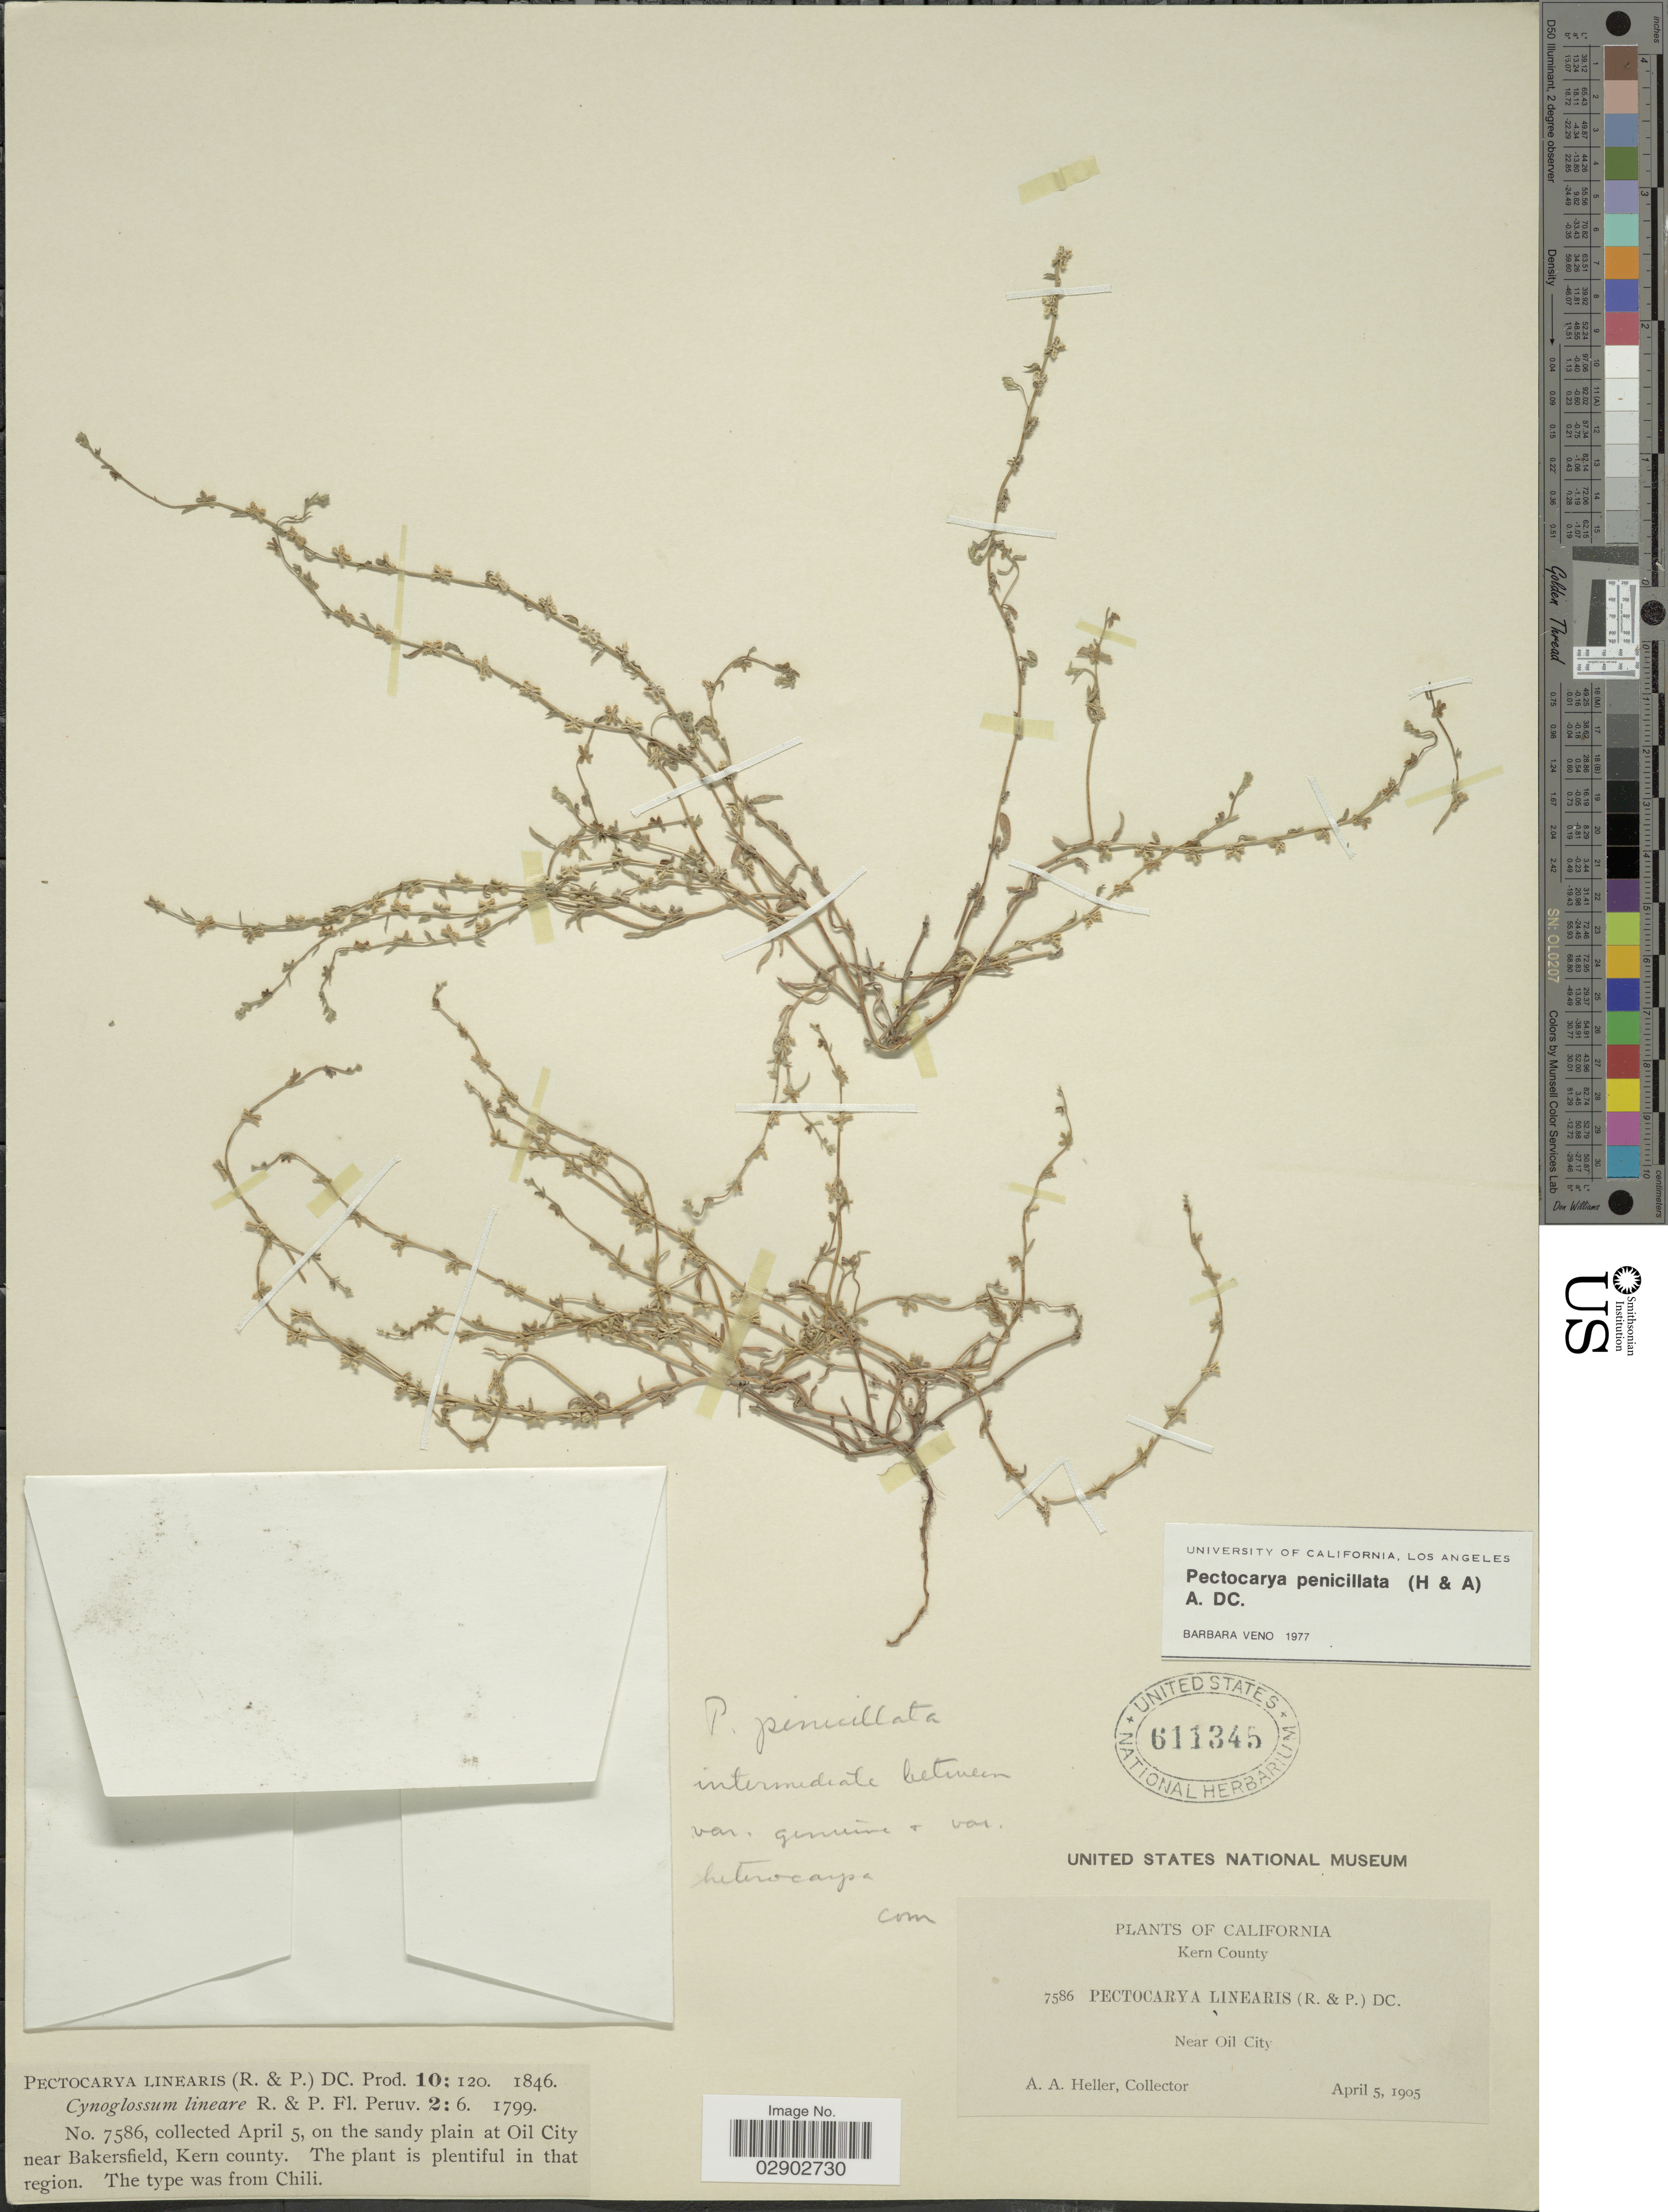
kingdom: Plantae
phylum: Tracheophyta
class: Magnoliopsida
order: Boraginales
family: Boraginaceae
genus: Pectocarya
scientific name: Pectocarya penicillata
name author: Hook. & Arn.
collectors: A. A. Heller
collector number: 7586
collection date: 1905-04-05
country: United States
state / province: California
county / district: Kern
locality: Kern County, Near Oil City.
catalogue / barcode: US 611345